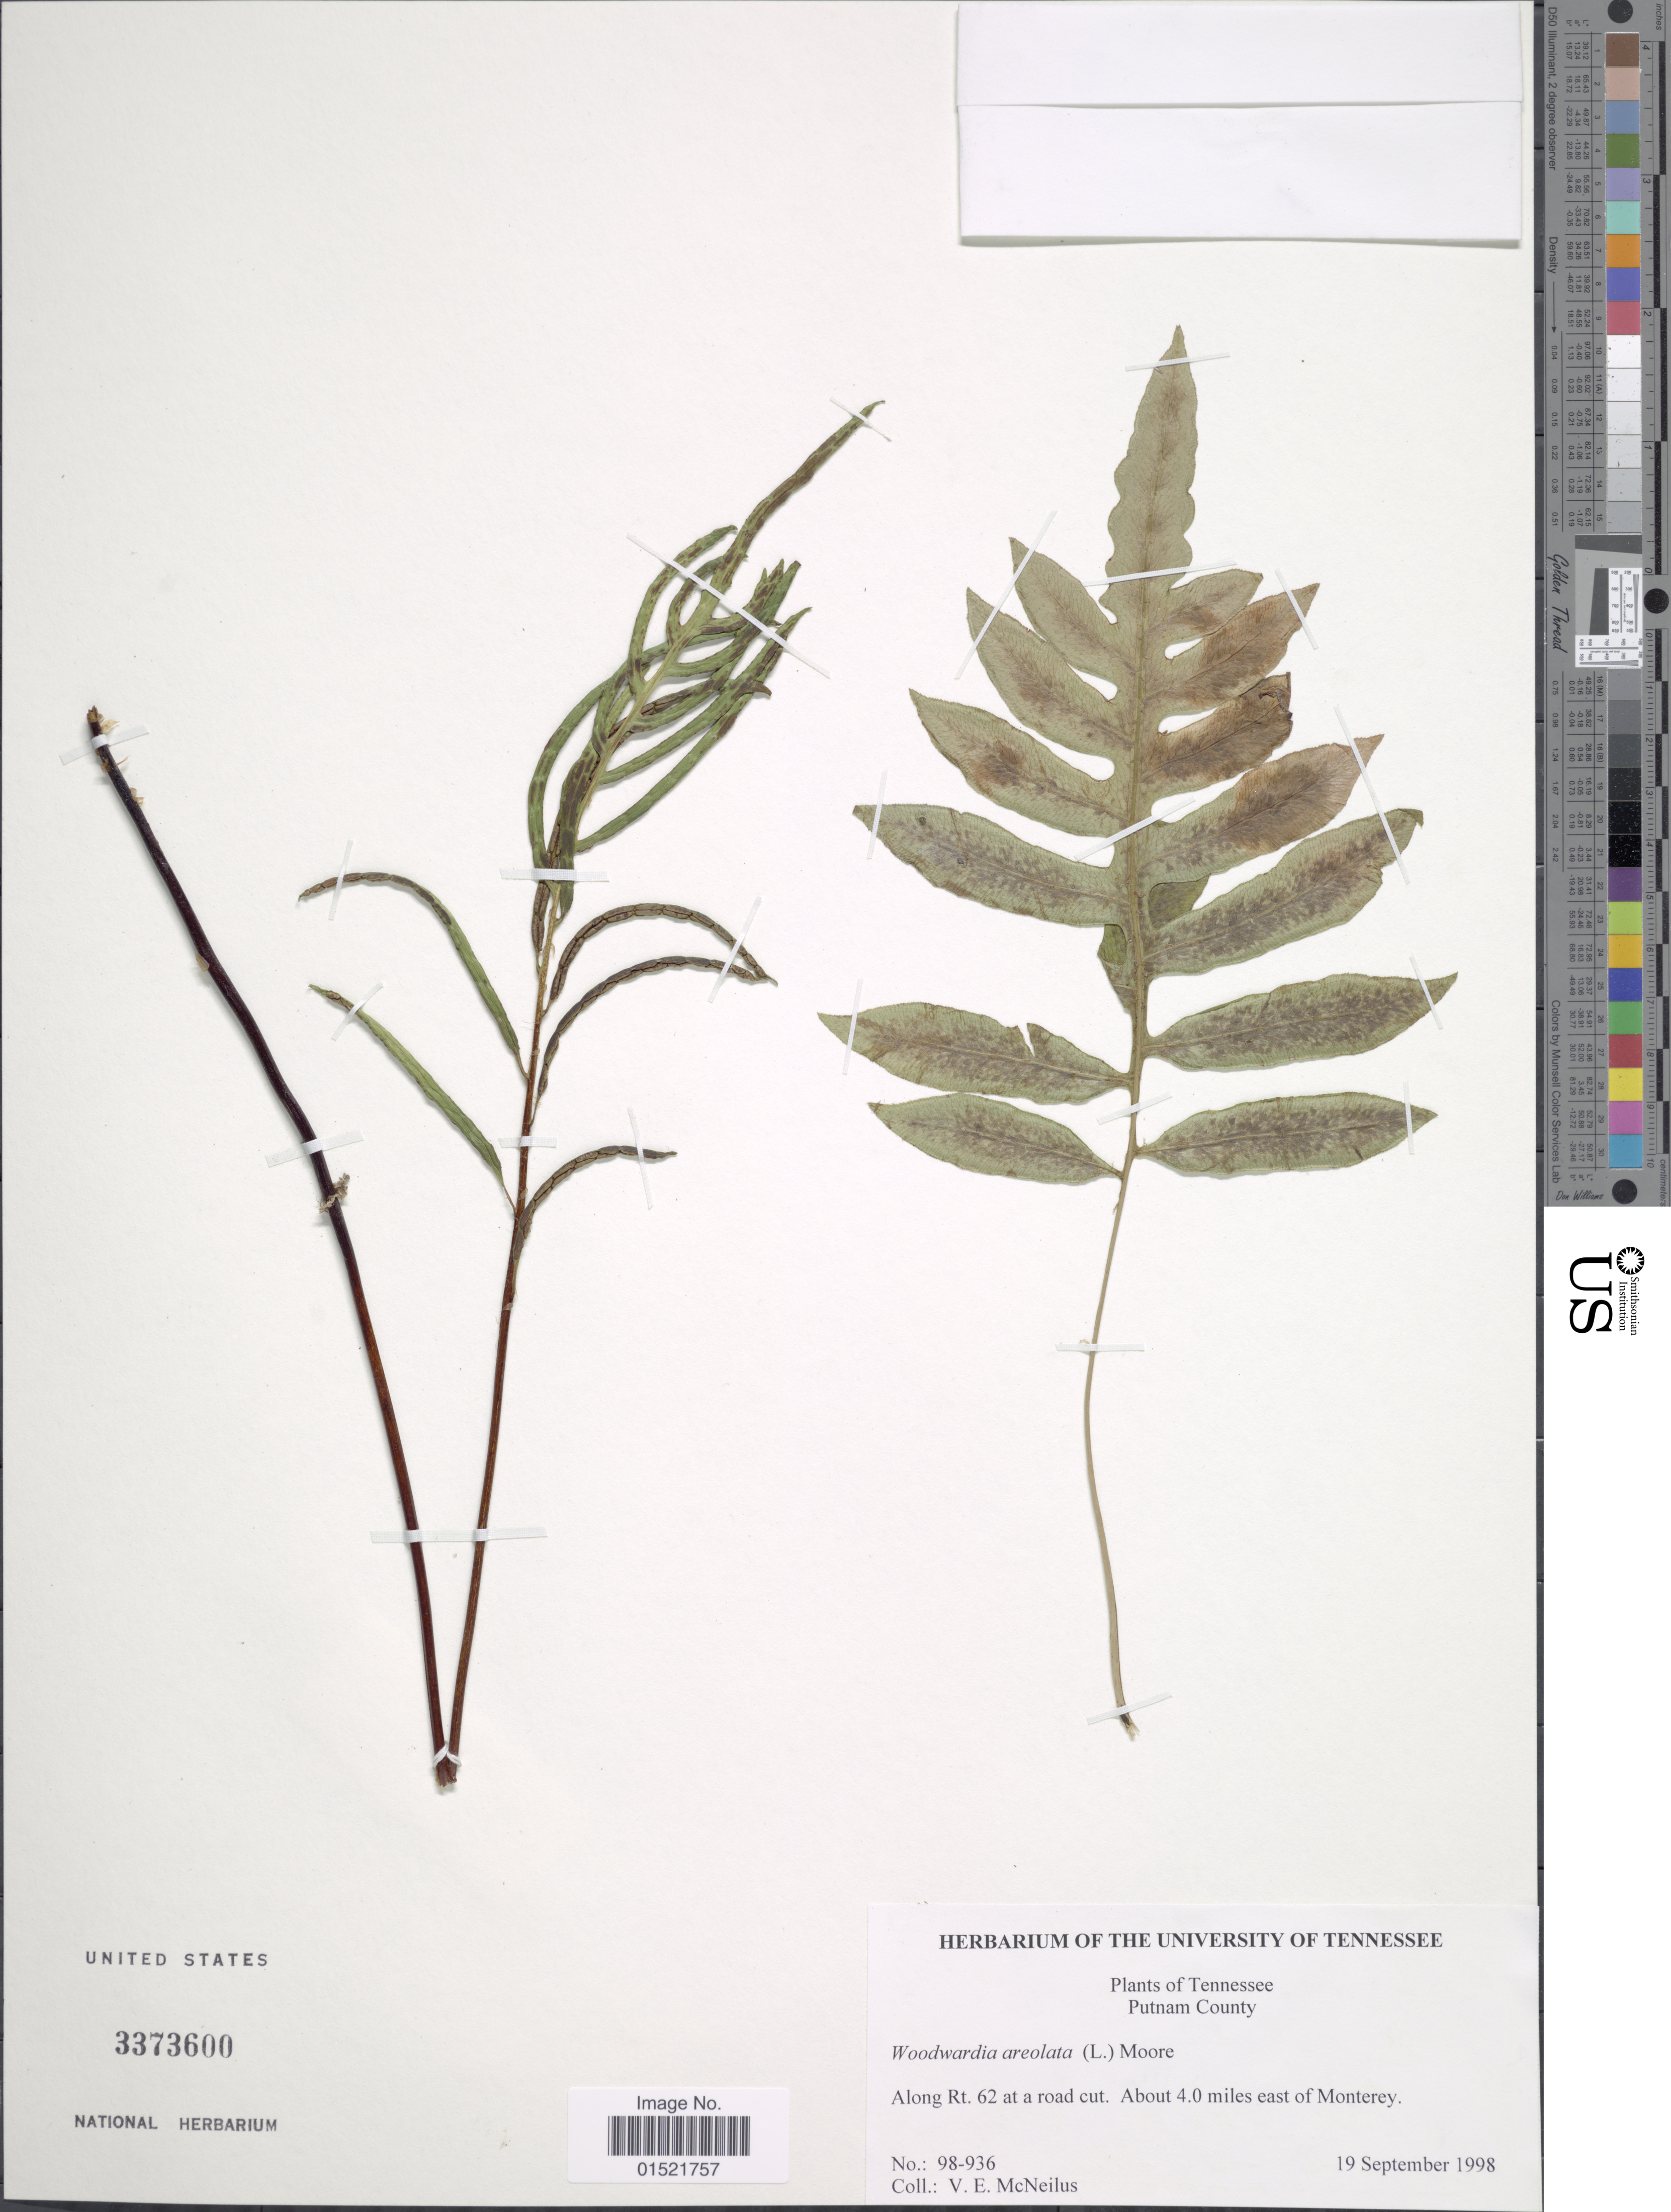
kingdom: Plantae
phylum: Tracheophyta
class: Polypodiopsida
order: Polypodiales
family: Blechnaceae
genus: Woodwardia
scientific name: Woodwardia areolata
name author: (L.) T. Moore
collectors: V. Mcneilus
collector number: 98-936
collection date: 1998-09-19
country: United States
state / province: Tennessee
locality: Putnam County, Along Rt. 62 at a road cut. about 4.0 miles east of Monterey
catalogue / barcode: US 3373600